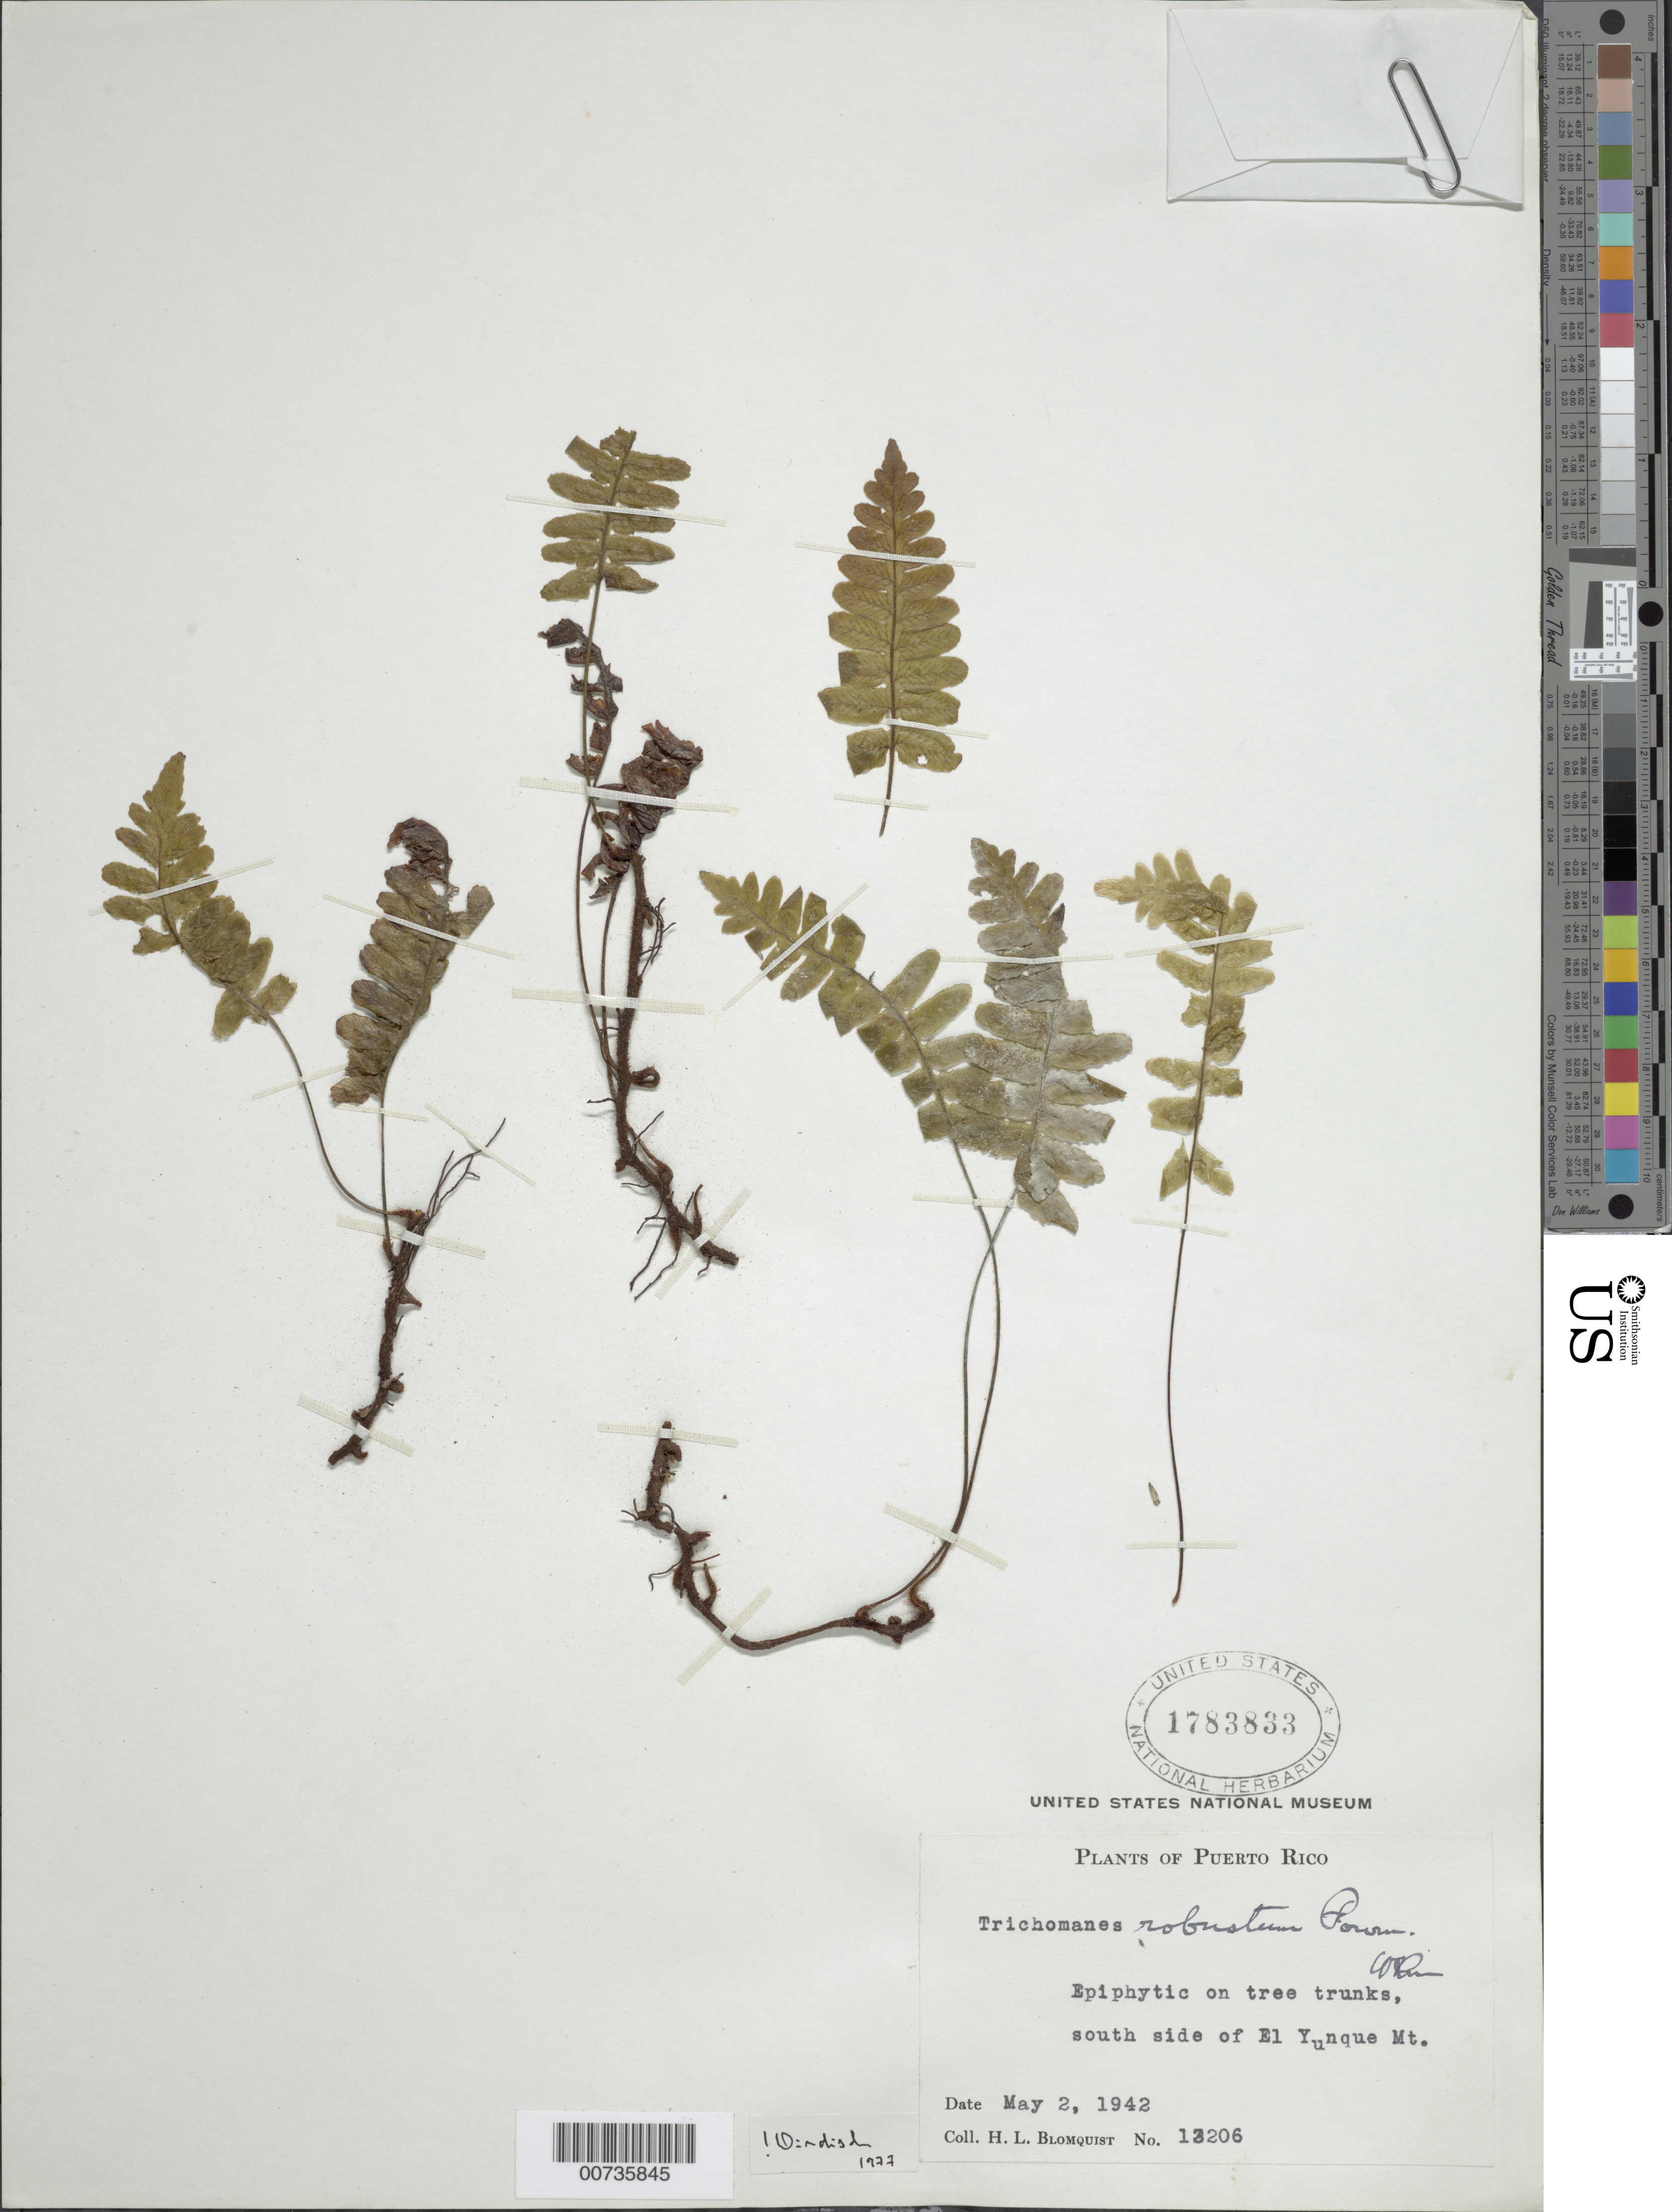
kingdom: Plantae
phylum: Tracheophyta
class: Polypodiopsida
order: Hymenophyllales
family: Hymenophyllaceae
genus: Trichomanes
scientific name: Trichomanes robustum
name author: E. Fourn.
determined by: Maxon, W. R.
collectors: H. Blomquist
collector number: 13206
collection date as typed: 02 May 1942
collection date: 1942-05-02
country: Puerto Rico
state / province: Río Grande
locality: El Yunque Mt., S side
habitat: On tree trunks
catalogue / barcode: US 1783833